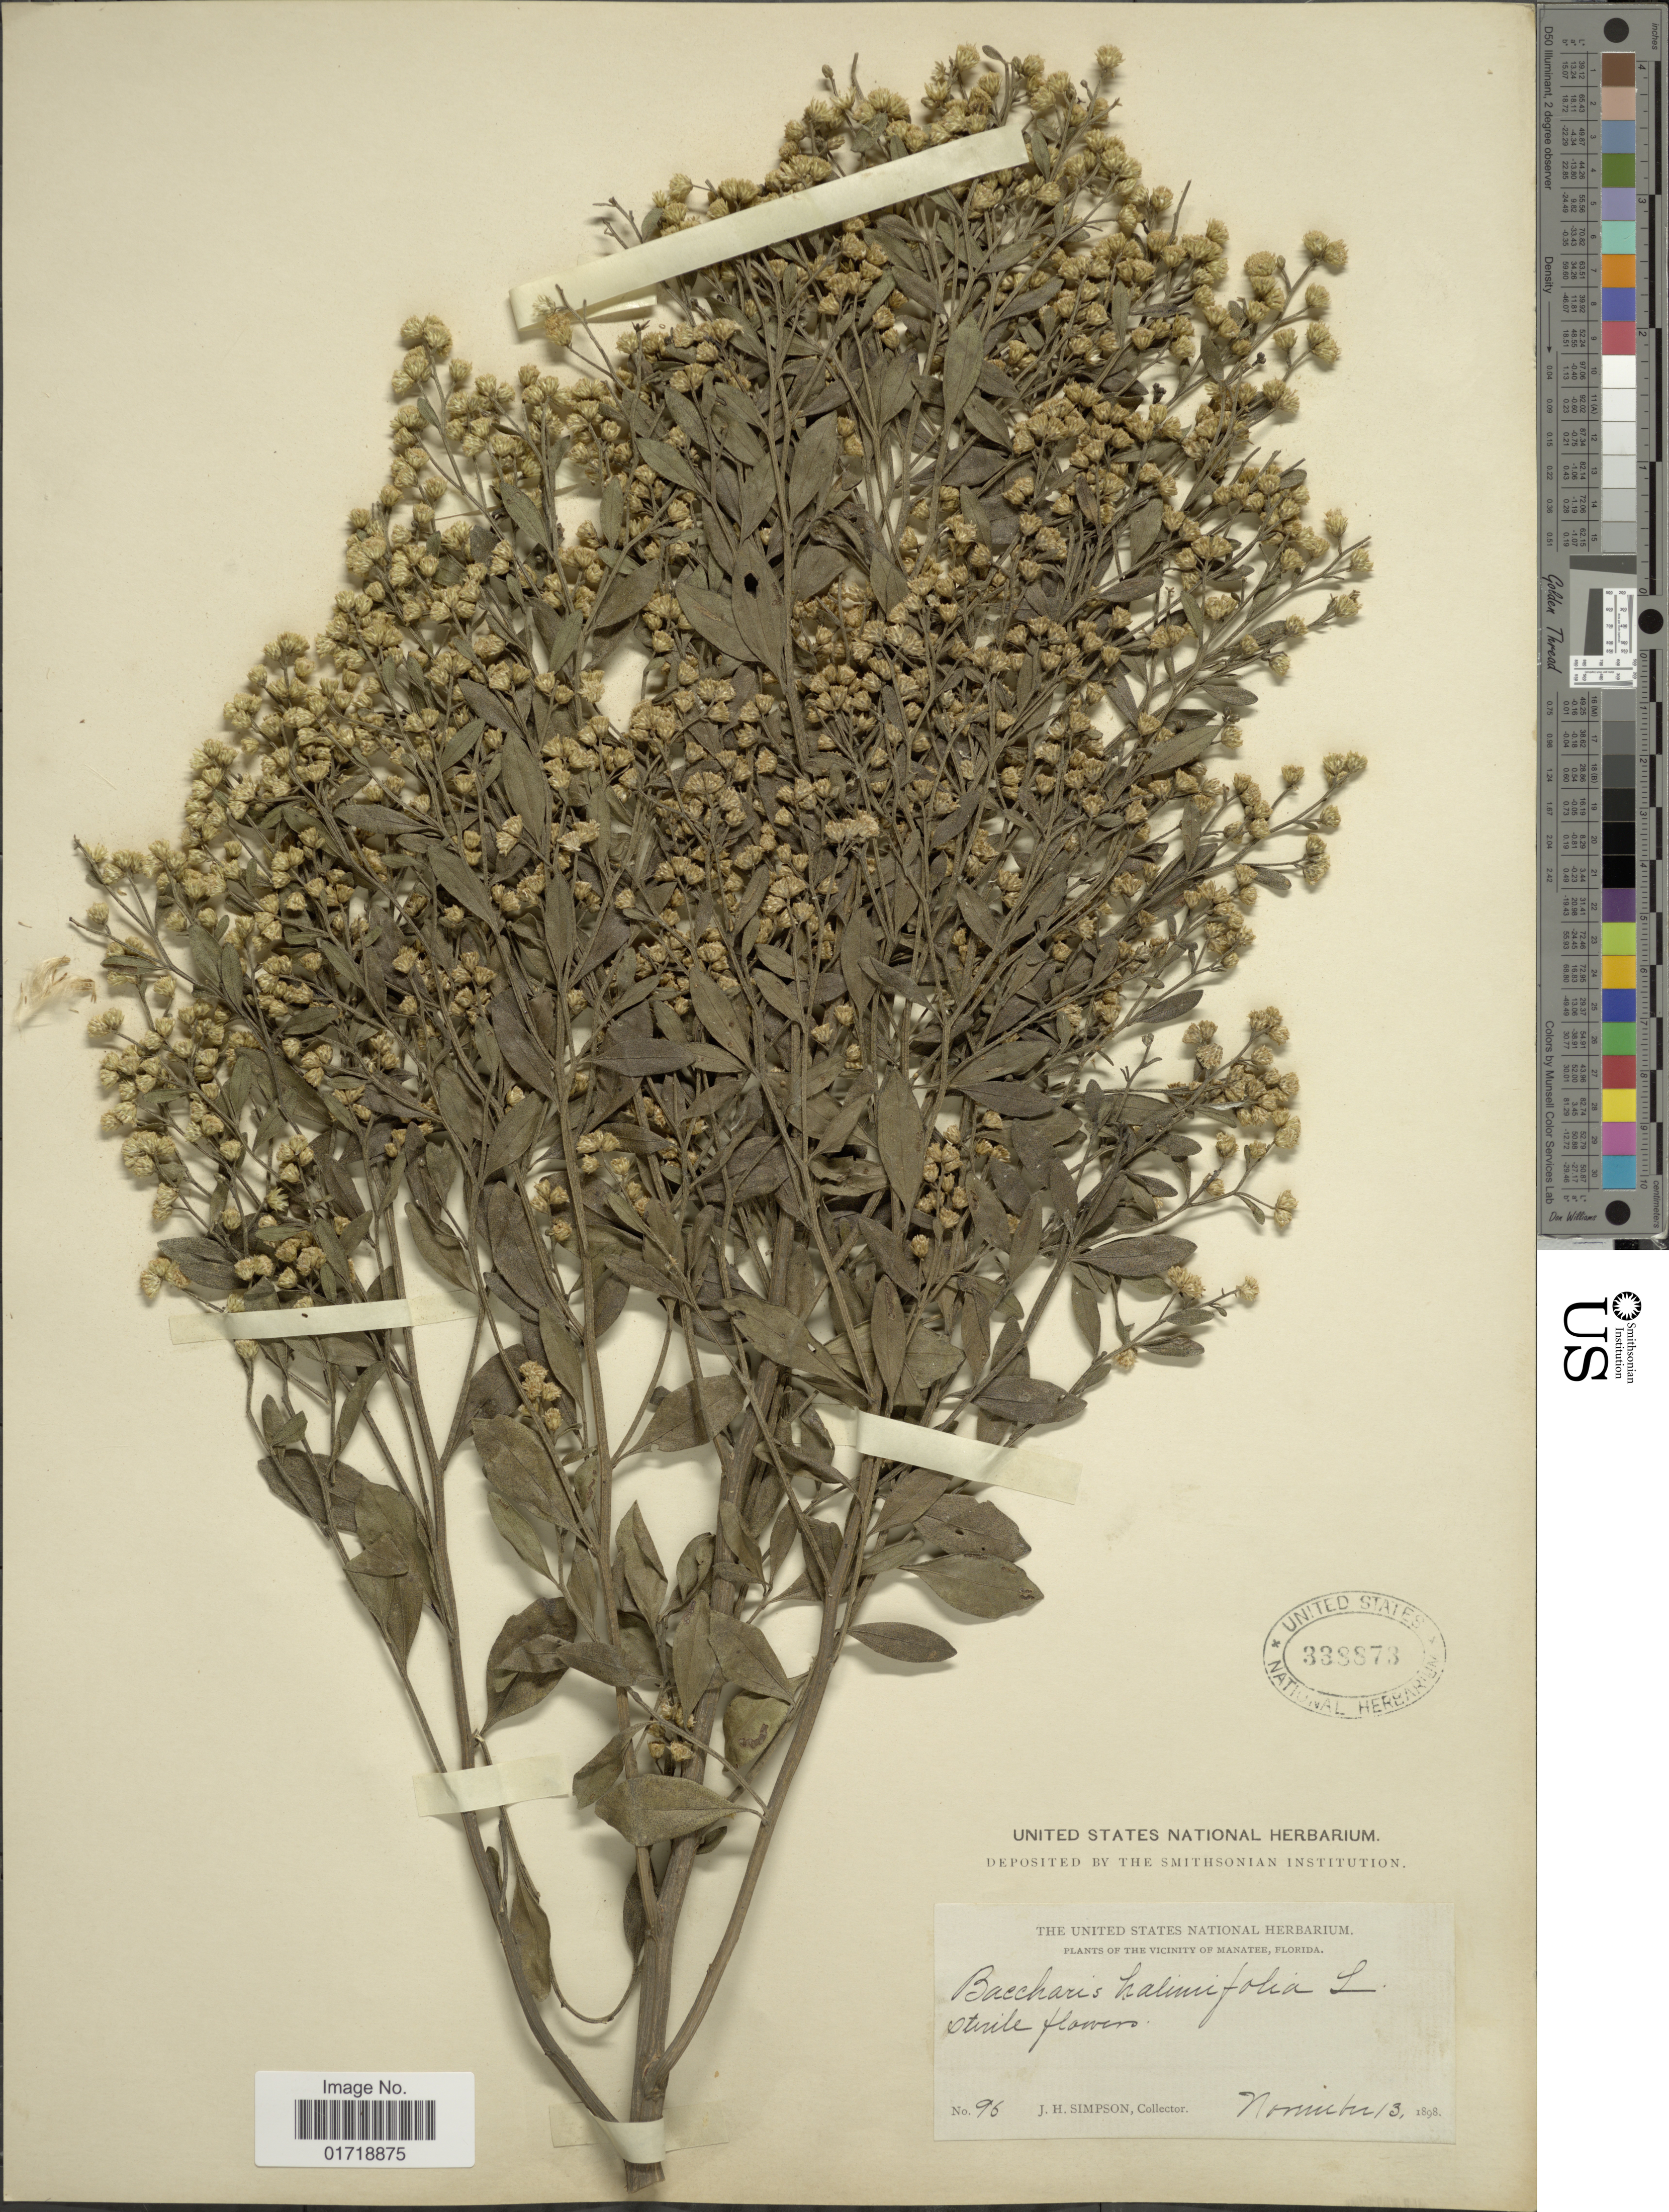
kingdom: Plantae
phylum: Tracheophyta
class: Magnoliopsida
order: Asterales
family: Asteraceae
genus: Baccharis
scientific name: Baccharis halimifolia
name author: L.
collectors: J. H. Simpson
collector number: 96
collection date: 1898-11-13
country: United States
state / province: Florida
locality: The Vicinity of Manatee, Florida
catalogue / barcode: US 338873